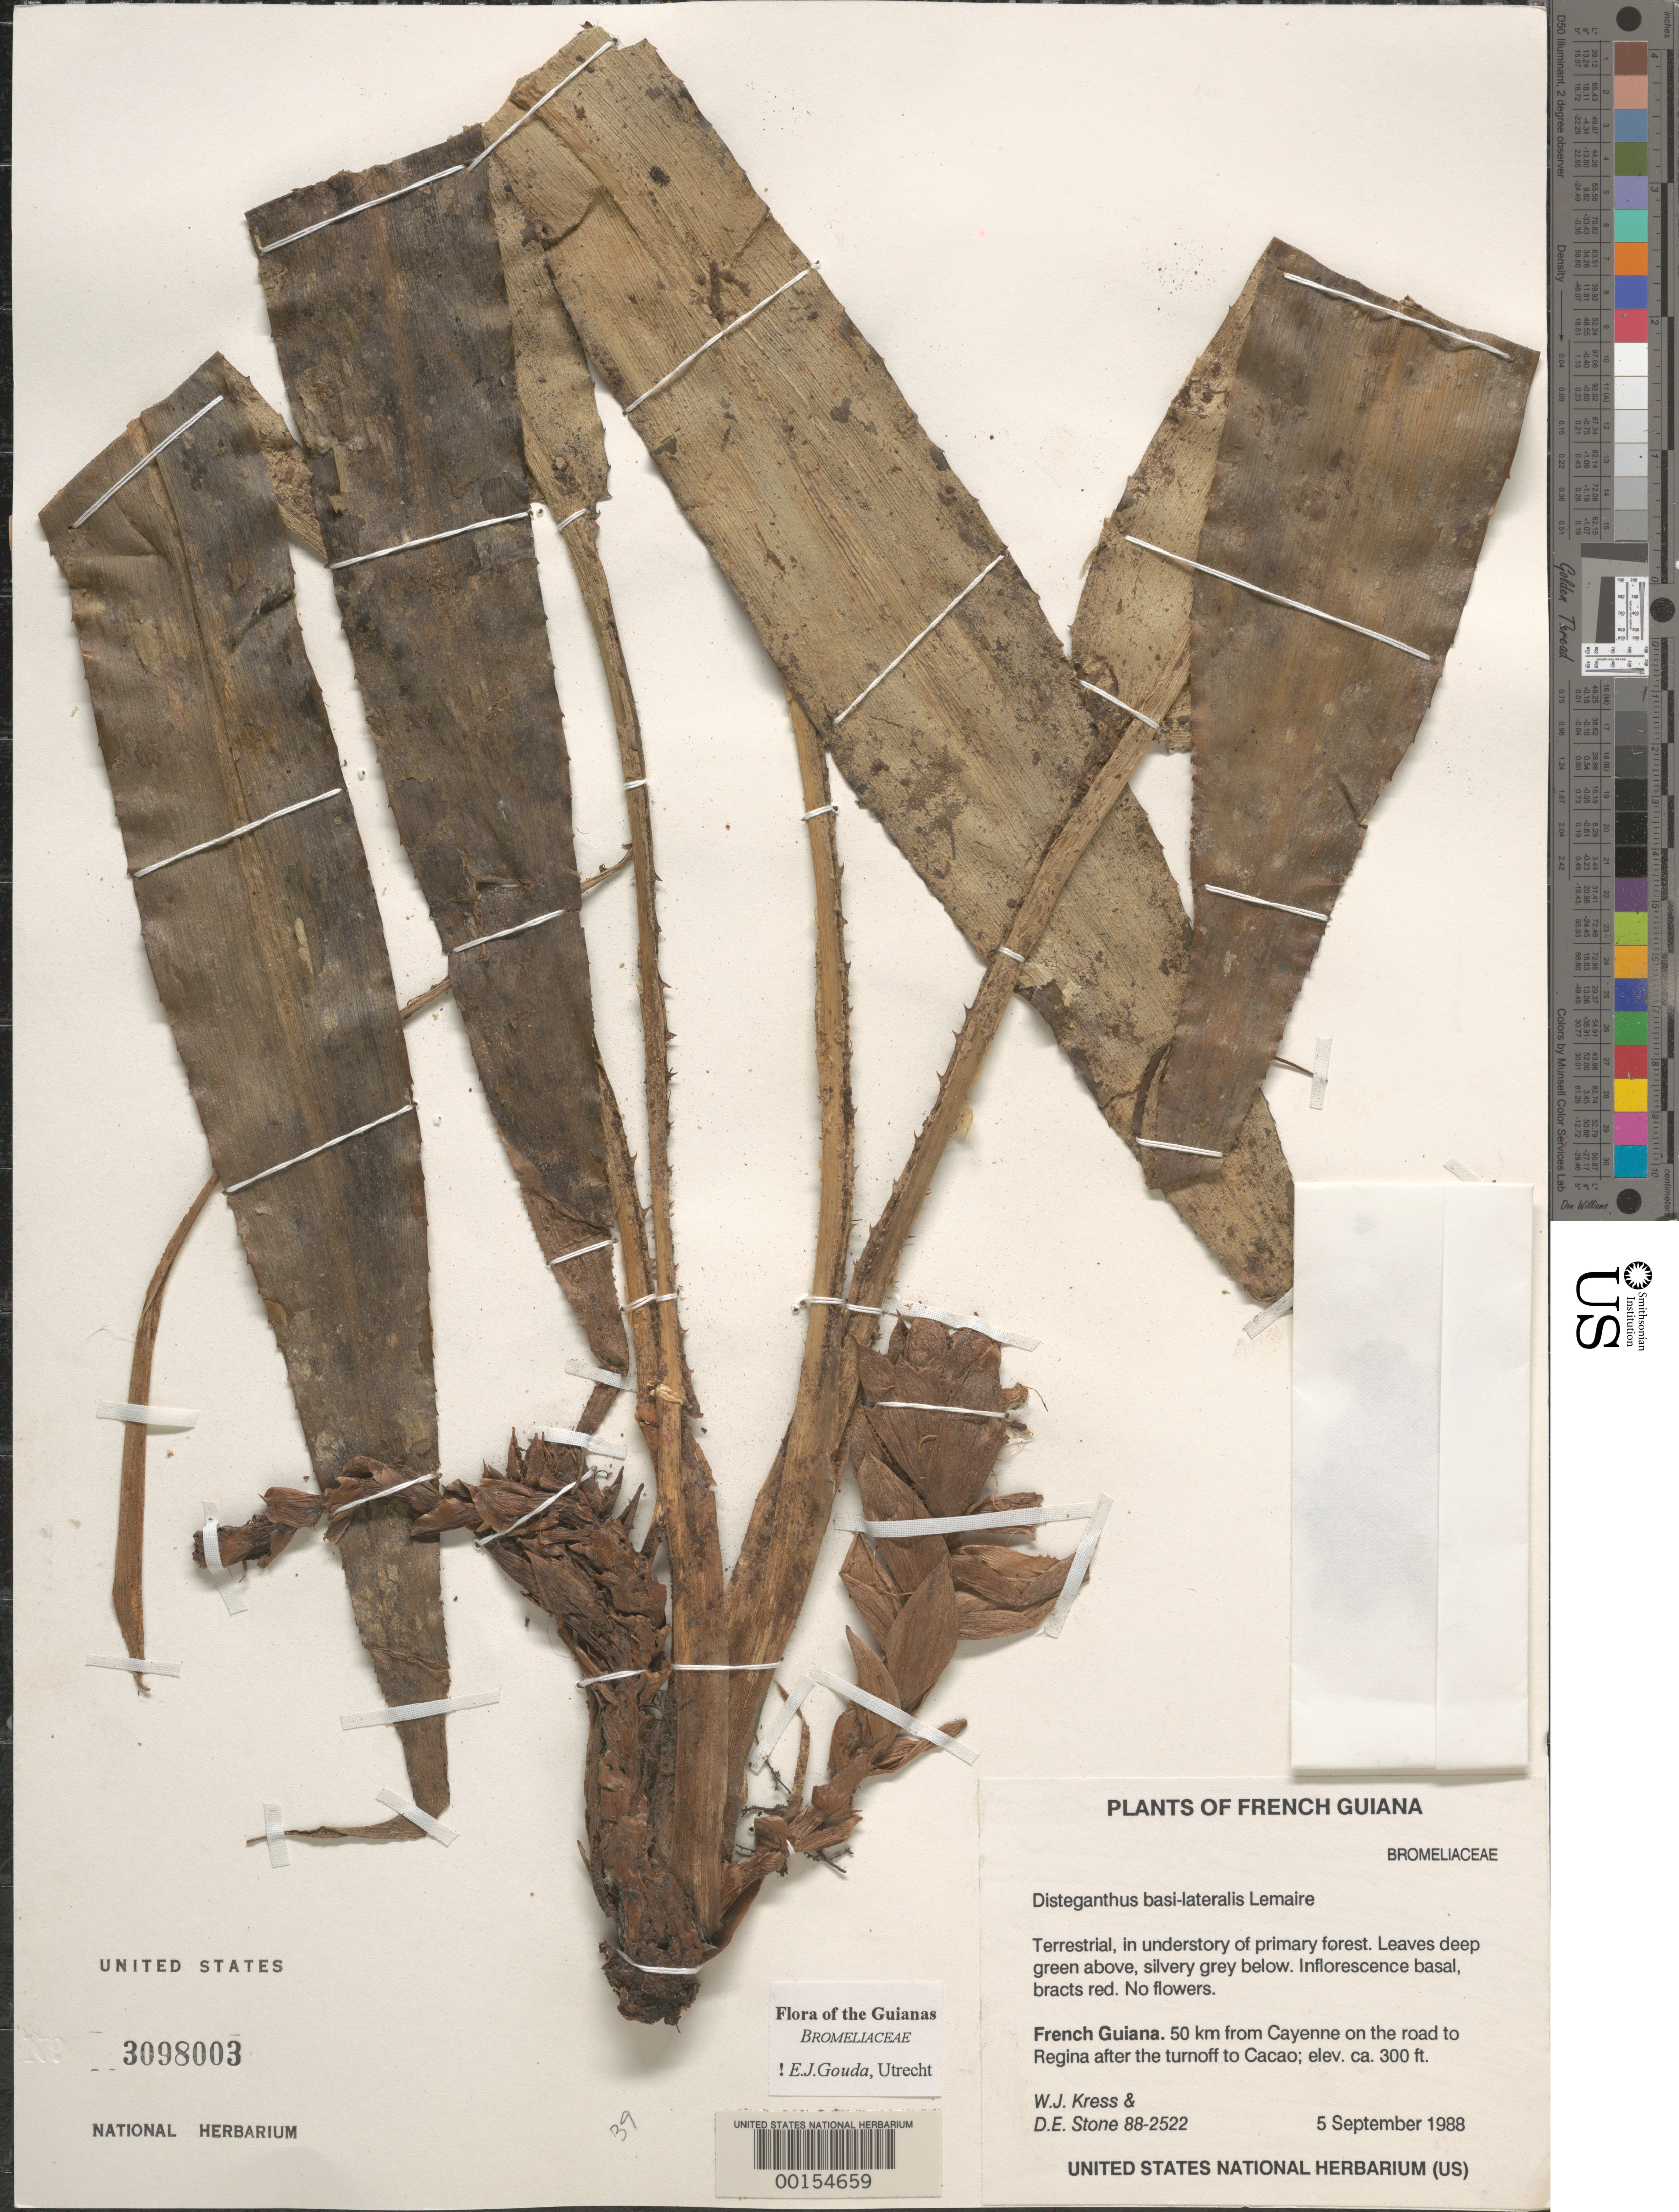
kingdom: Plantae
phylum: Tracheophyta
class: Liliopsida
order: Poales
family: Bromeliaceae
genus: Disteganthus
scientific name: Disteganthus basilateralis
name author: Lem.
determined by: Gouda, E. J.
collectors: W. J. Kress & D. E. Stone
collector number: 88 2522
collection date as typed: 5-Sep-88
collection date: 1988-09-05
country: French Guiana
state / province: Cayenne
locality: Cayenne, 50 km from, on the hwy to Régina, after the turn-off to Cacao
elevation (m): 27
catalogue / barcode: US 3098003